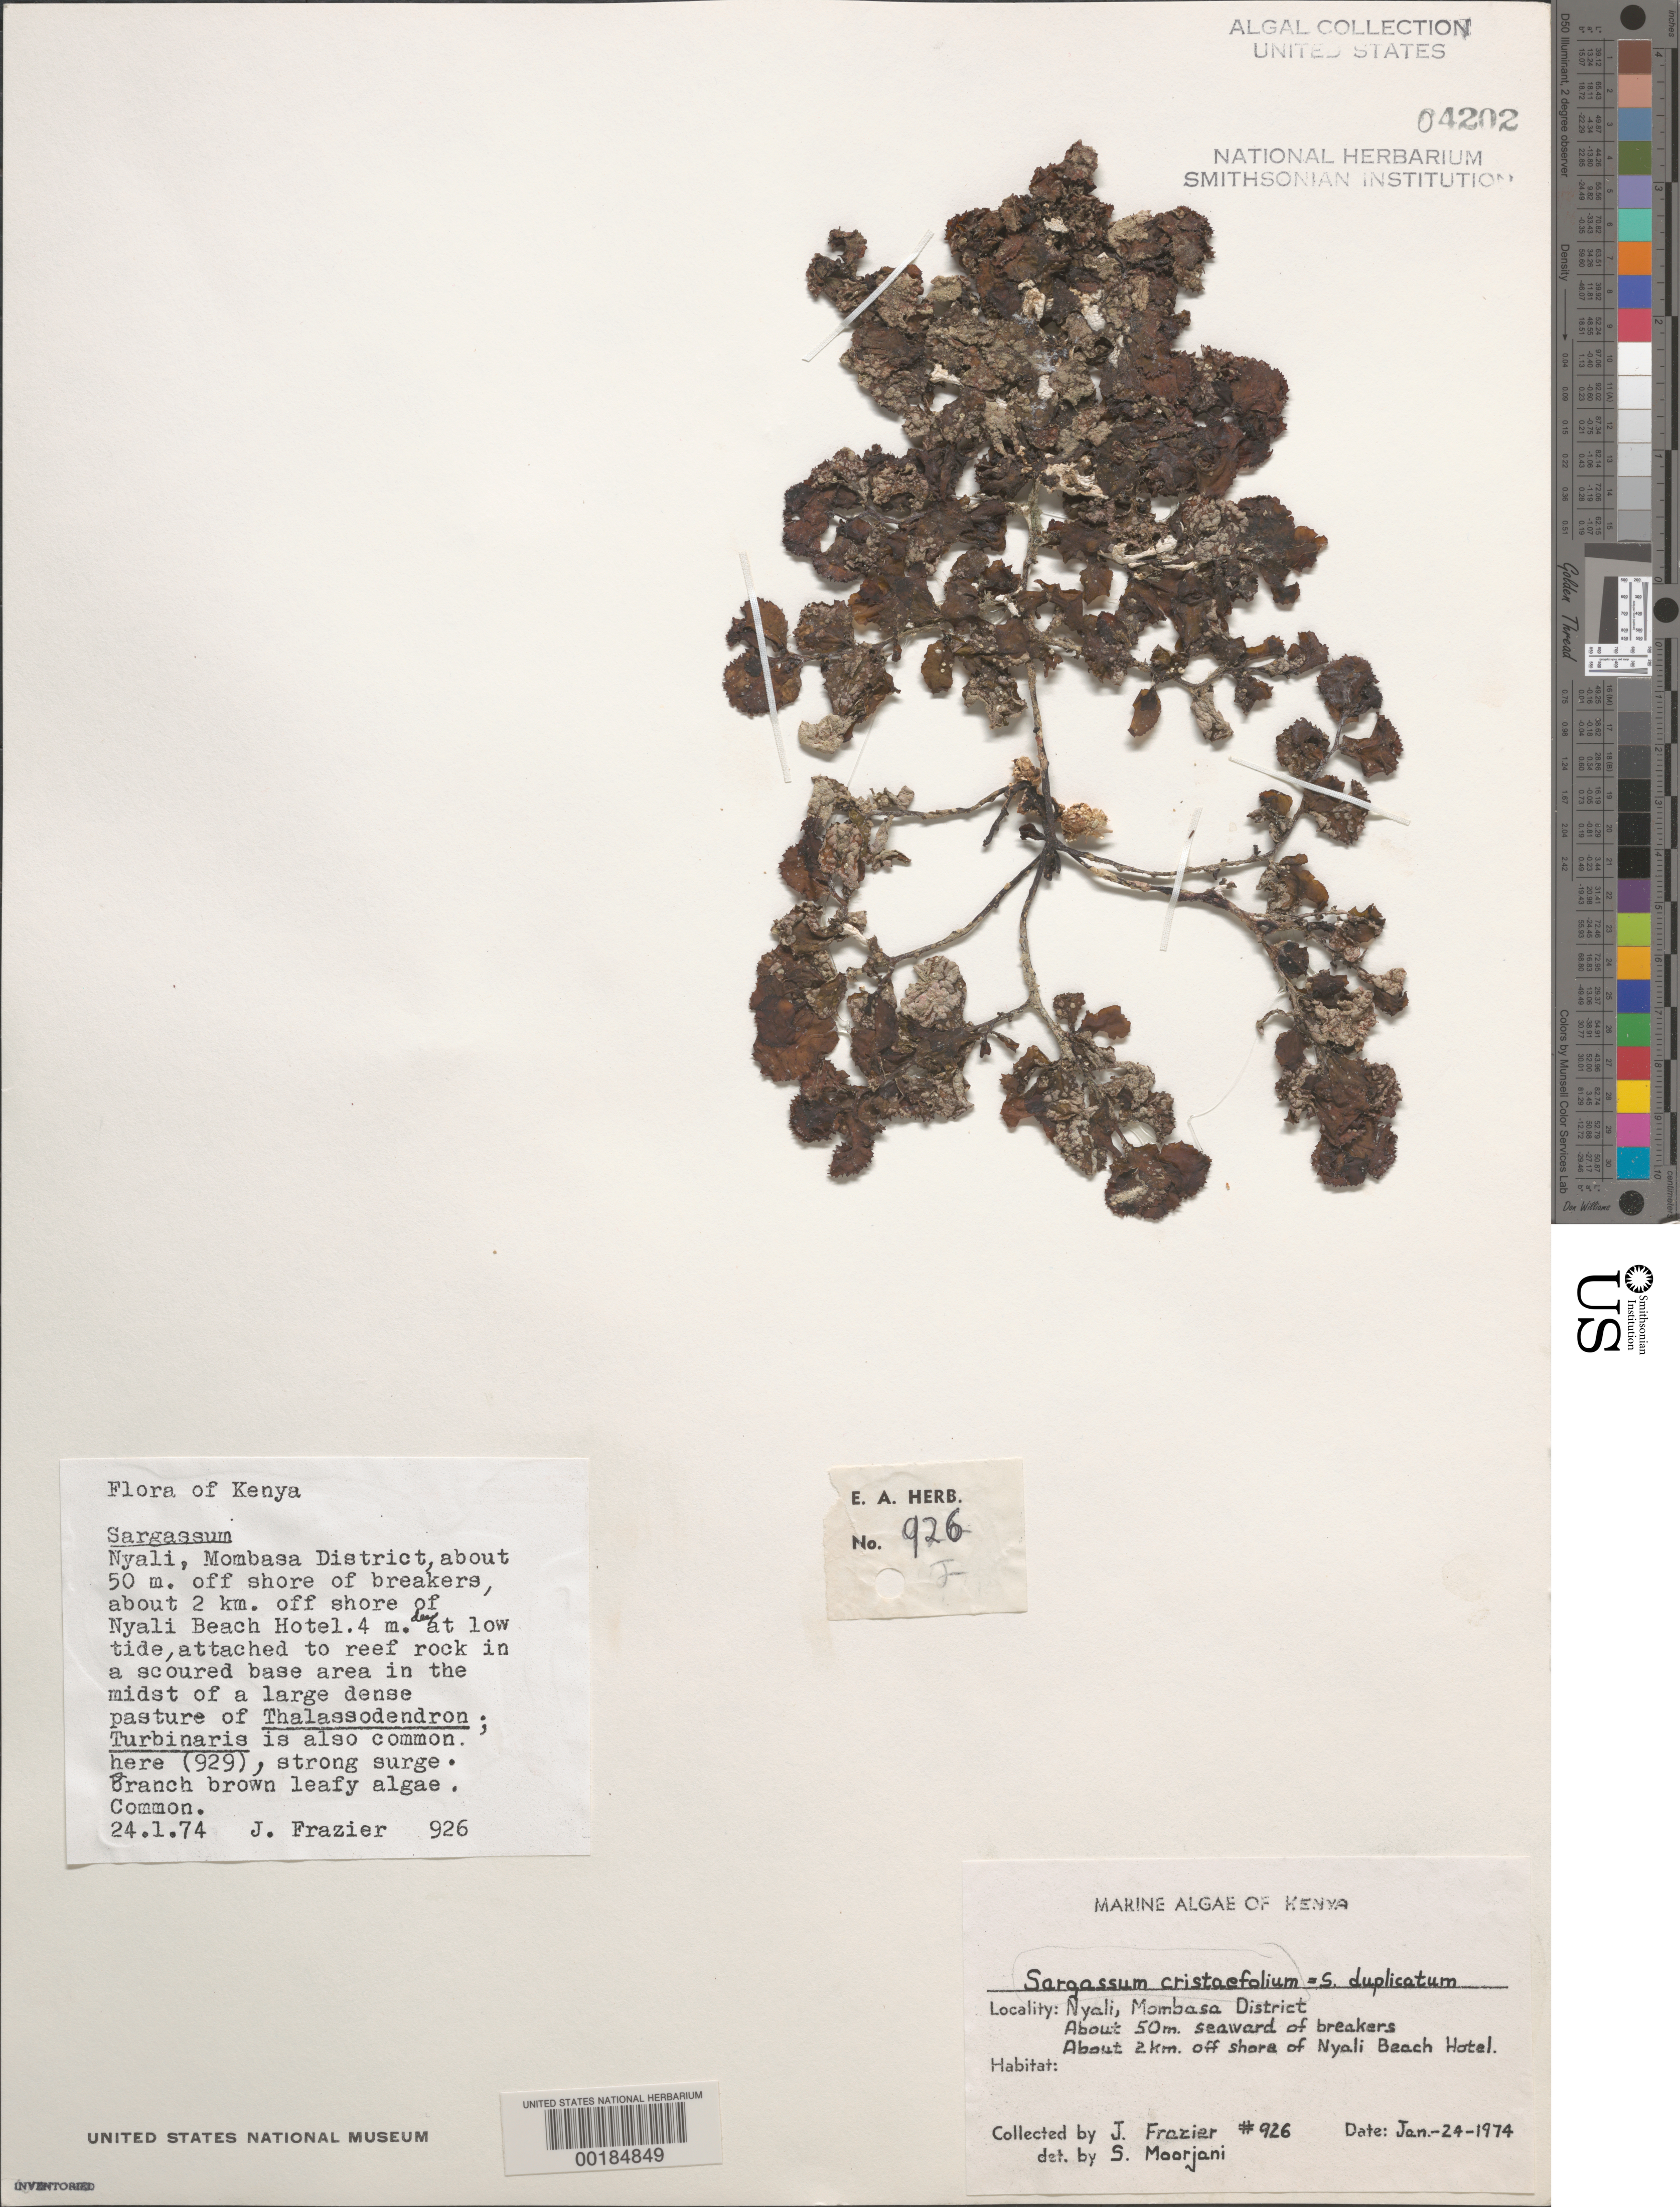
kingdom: Chromista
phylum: Ochrophyta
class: Phaeophyceae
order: Fucales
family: Sargassaceae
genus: Sargassum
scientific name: Sargassum ilicifolium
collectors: J. Frazier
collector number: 926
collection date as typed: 24 Jan 1974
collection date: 1974-01-24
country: Kenya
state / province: Mombasa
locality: Nyali, ca. 2 km off Nyali Beach Hotel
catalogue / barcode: US 4202